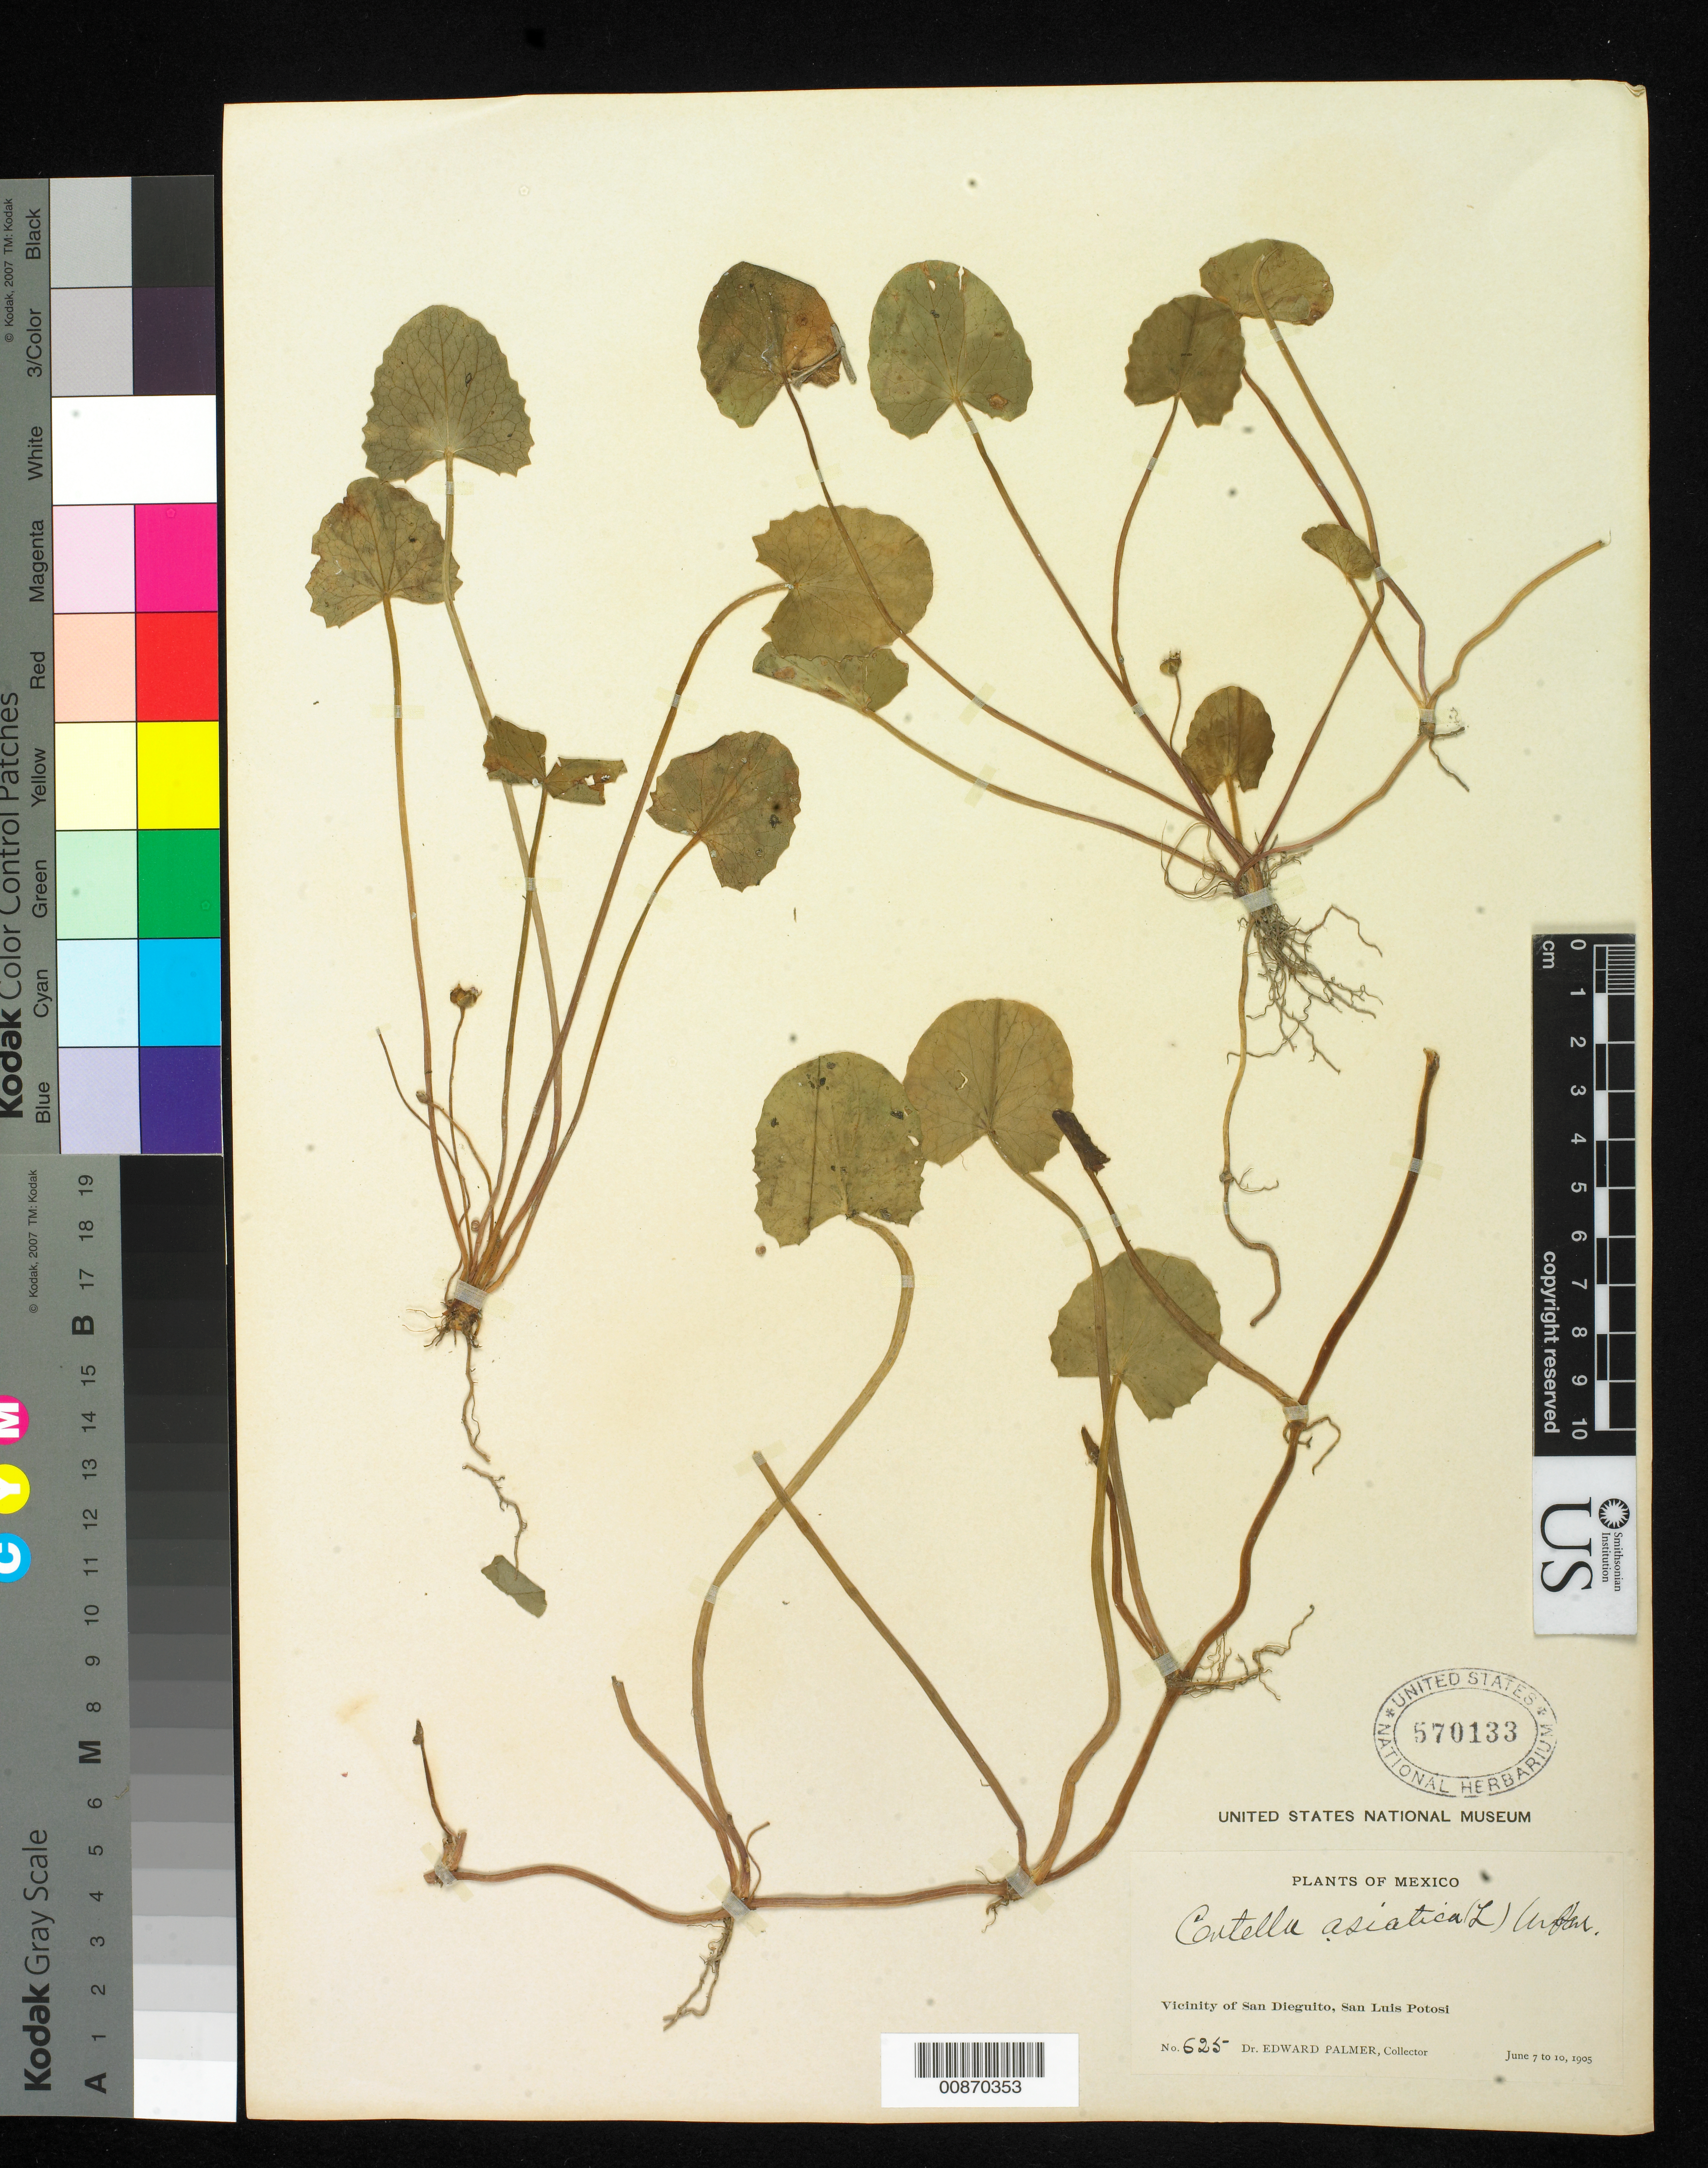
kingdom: Plantae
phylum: Tracheophyta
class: Magnoliopsida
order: Apiales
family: Apiaceae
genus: Centella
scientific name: Centella asiatica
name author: (L.) Urb.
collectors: E. Palmer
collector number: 625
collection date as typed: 07 Jun 1905 to 10 Jun 1905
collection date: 1905-06-07/1905-06-10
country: Mexico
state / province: San Luis Potosí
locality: Vicinity of San Dieguito, San Luis Potosí.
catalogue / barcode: US 570133